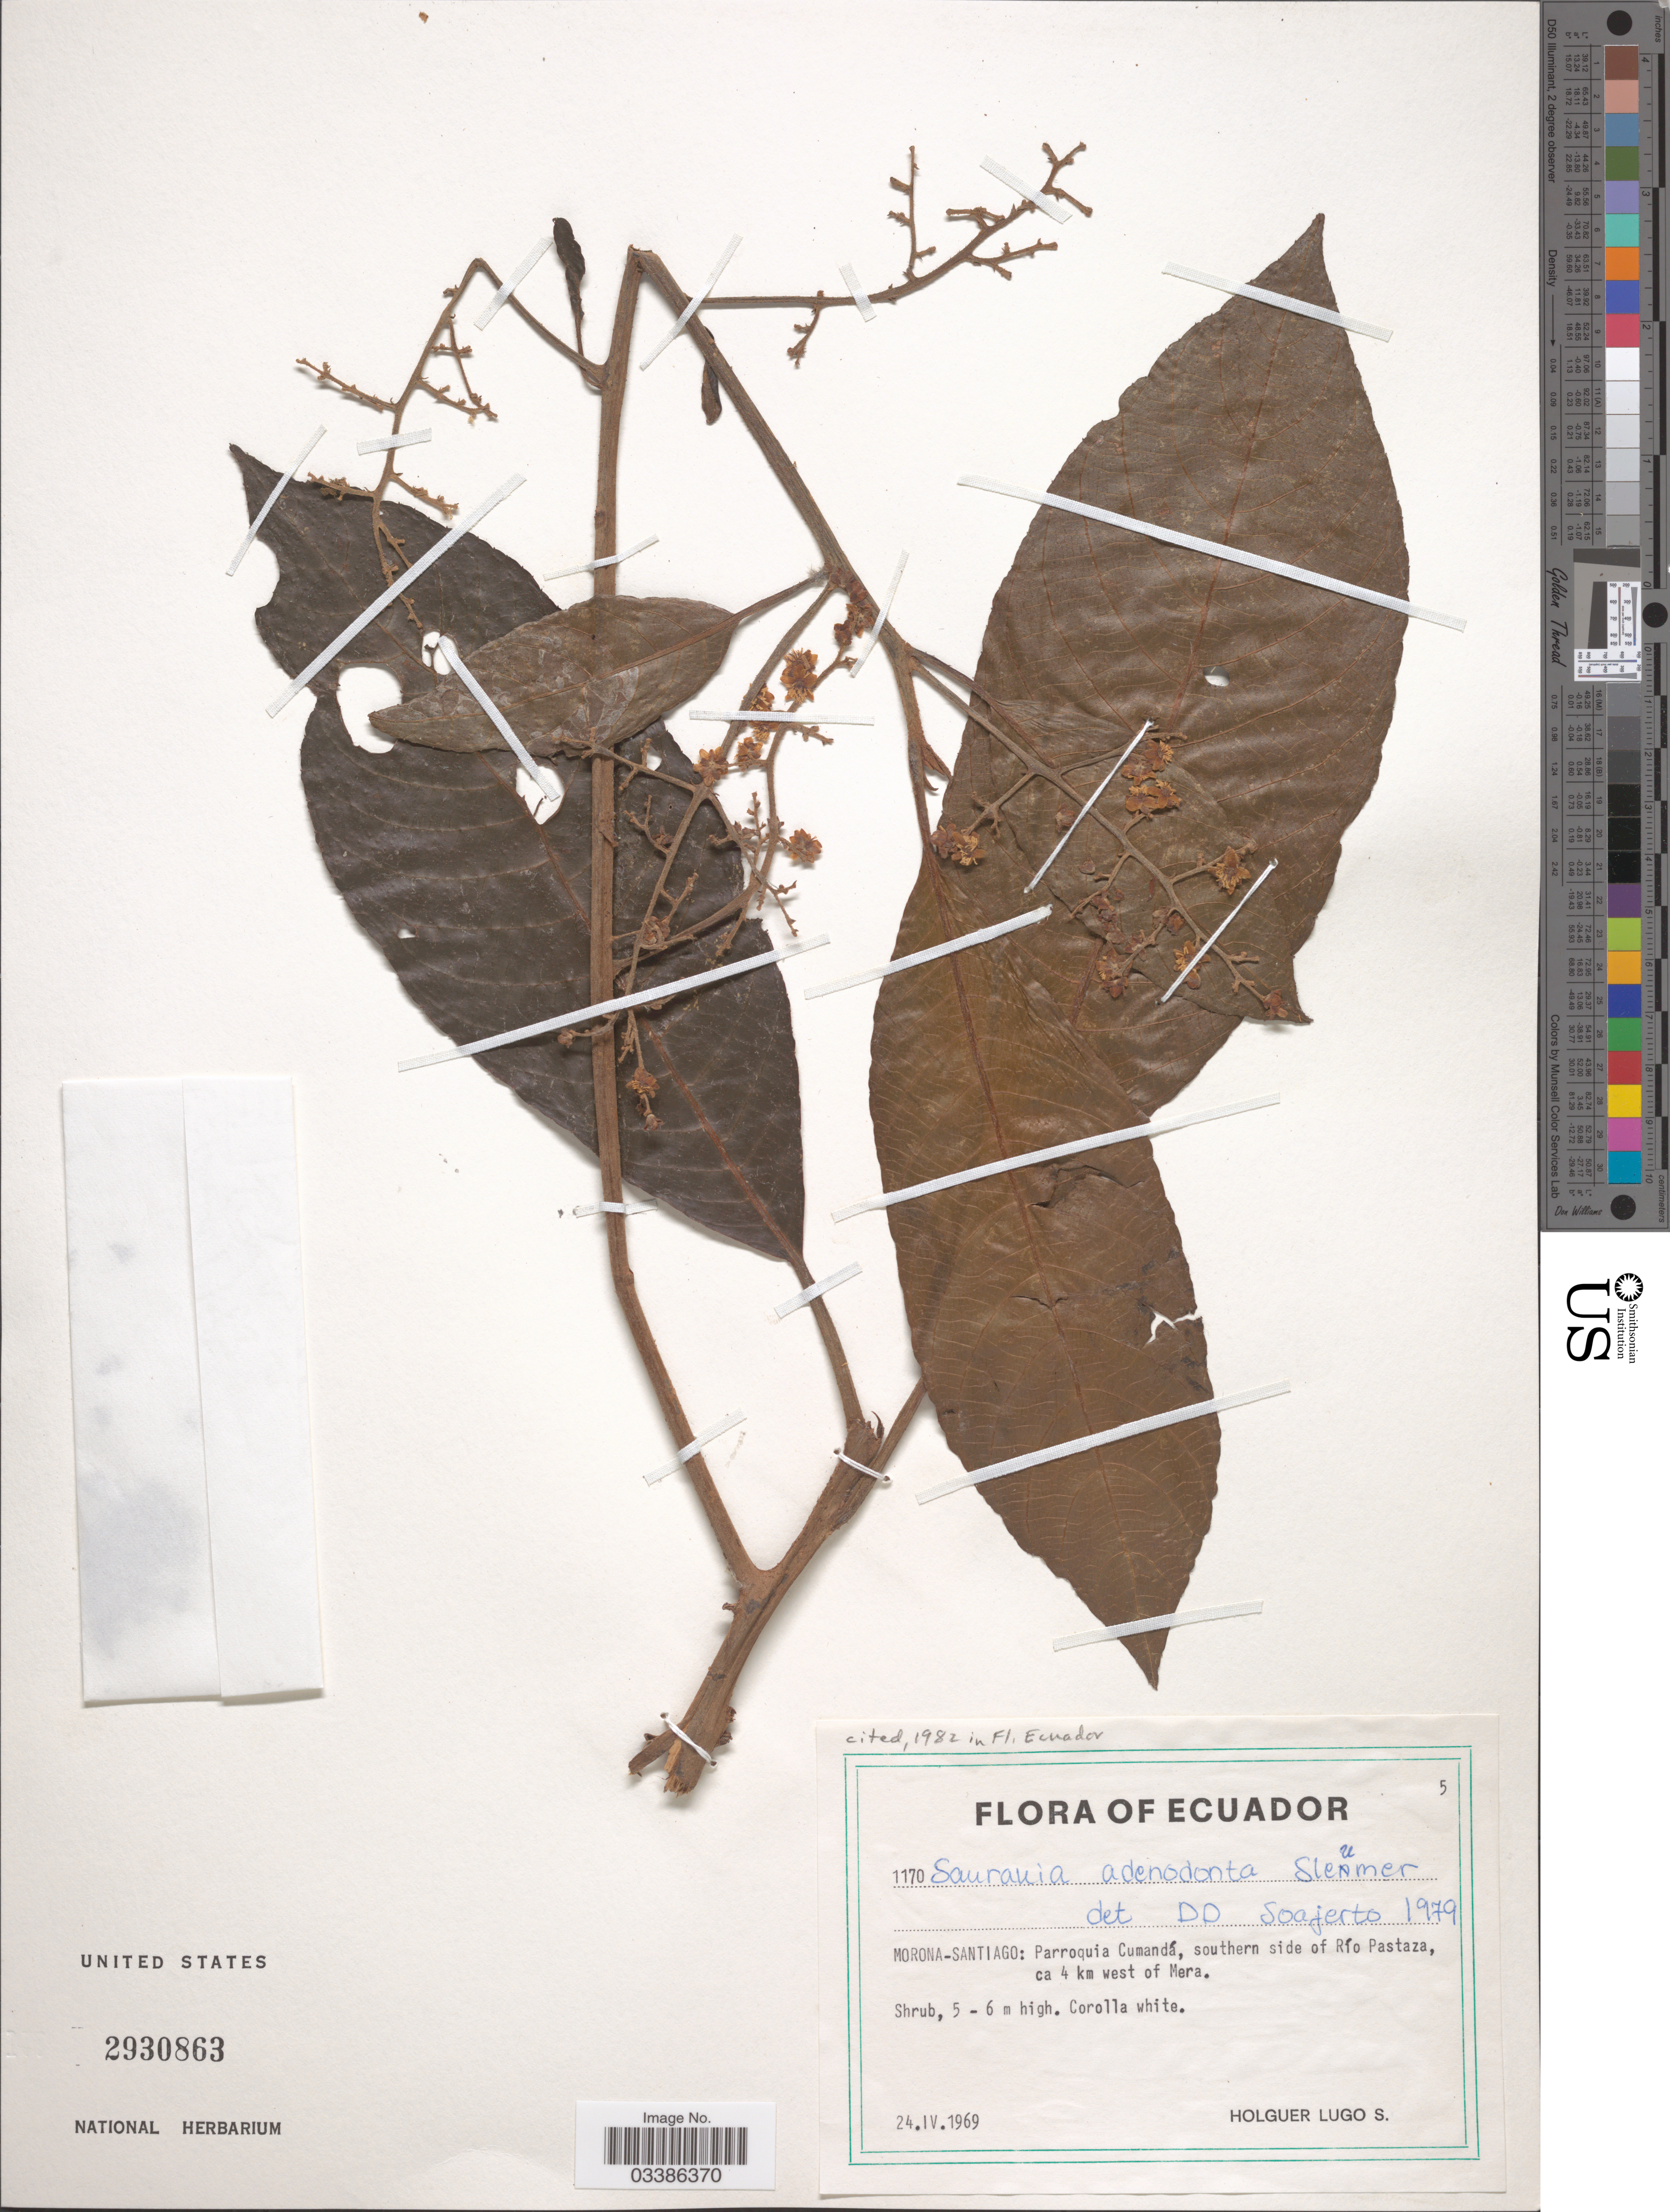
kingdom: Plantae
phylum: Tracheophyta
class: Magnoliopsida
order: Ericales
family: Actinidiaceae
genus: Saurauia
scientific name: Saurauia adenodonta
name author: Sleumer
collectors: H. Lugo S.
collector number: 1170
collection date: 1969-04-24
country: Ecuador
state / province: Morona-Santiago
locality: Parroquia Cumandá, southern side of Río Pastaza, ca 4 km west of Mera.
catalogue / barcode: US 2930863